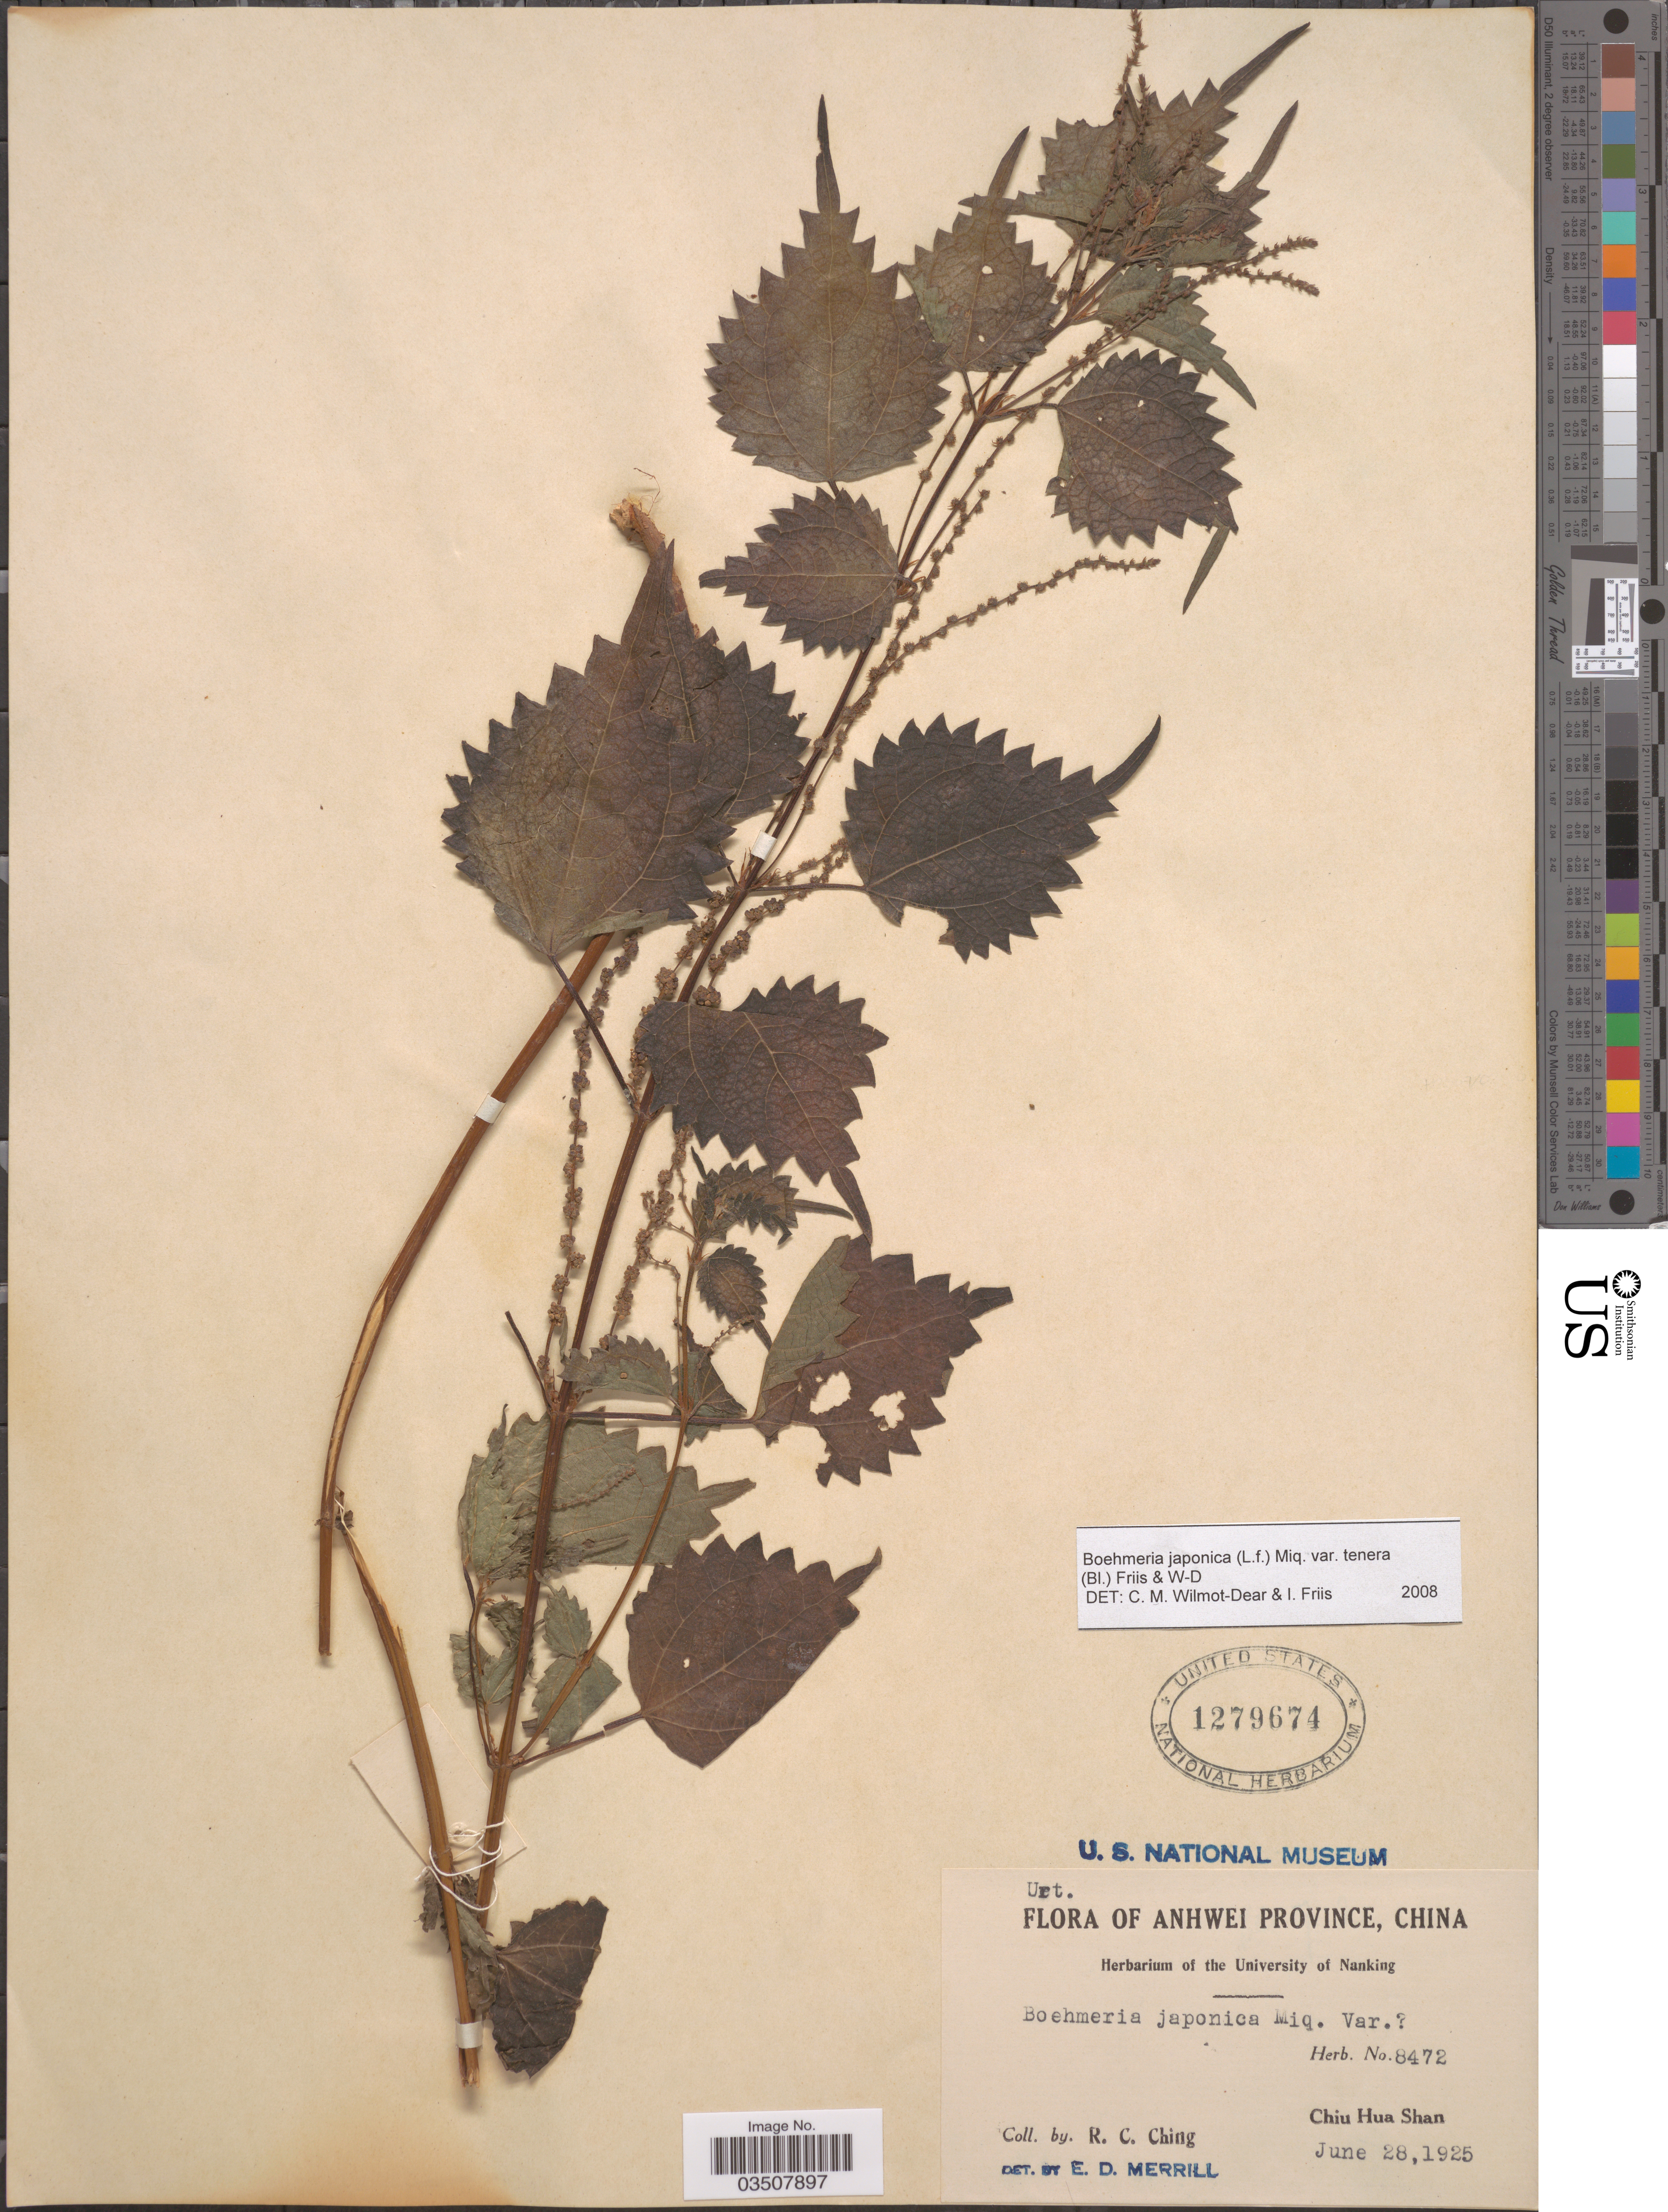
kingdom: Plantae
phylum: Tracheophyta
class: Magnoliopsida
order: Rosales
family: Urticaceae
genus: Boehmeria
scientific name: Boehmeria japonica var. tenera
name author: (Blume) Friis & Wilmot-Dear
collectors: R. C. Ching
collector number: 8472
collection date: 1925-06-28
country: China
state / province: Anhui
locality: Anhwei Province. Chiu Hua Shan.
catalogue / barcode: US 1279674